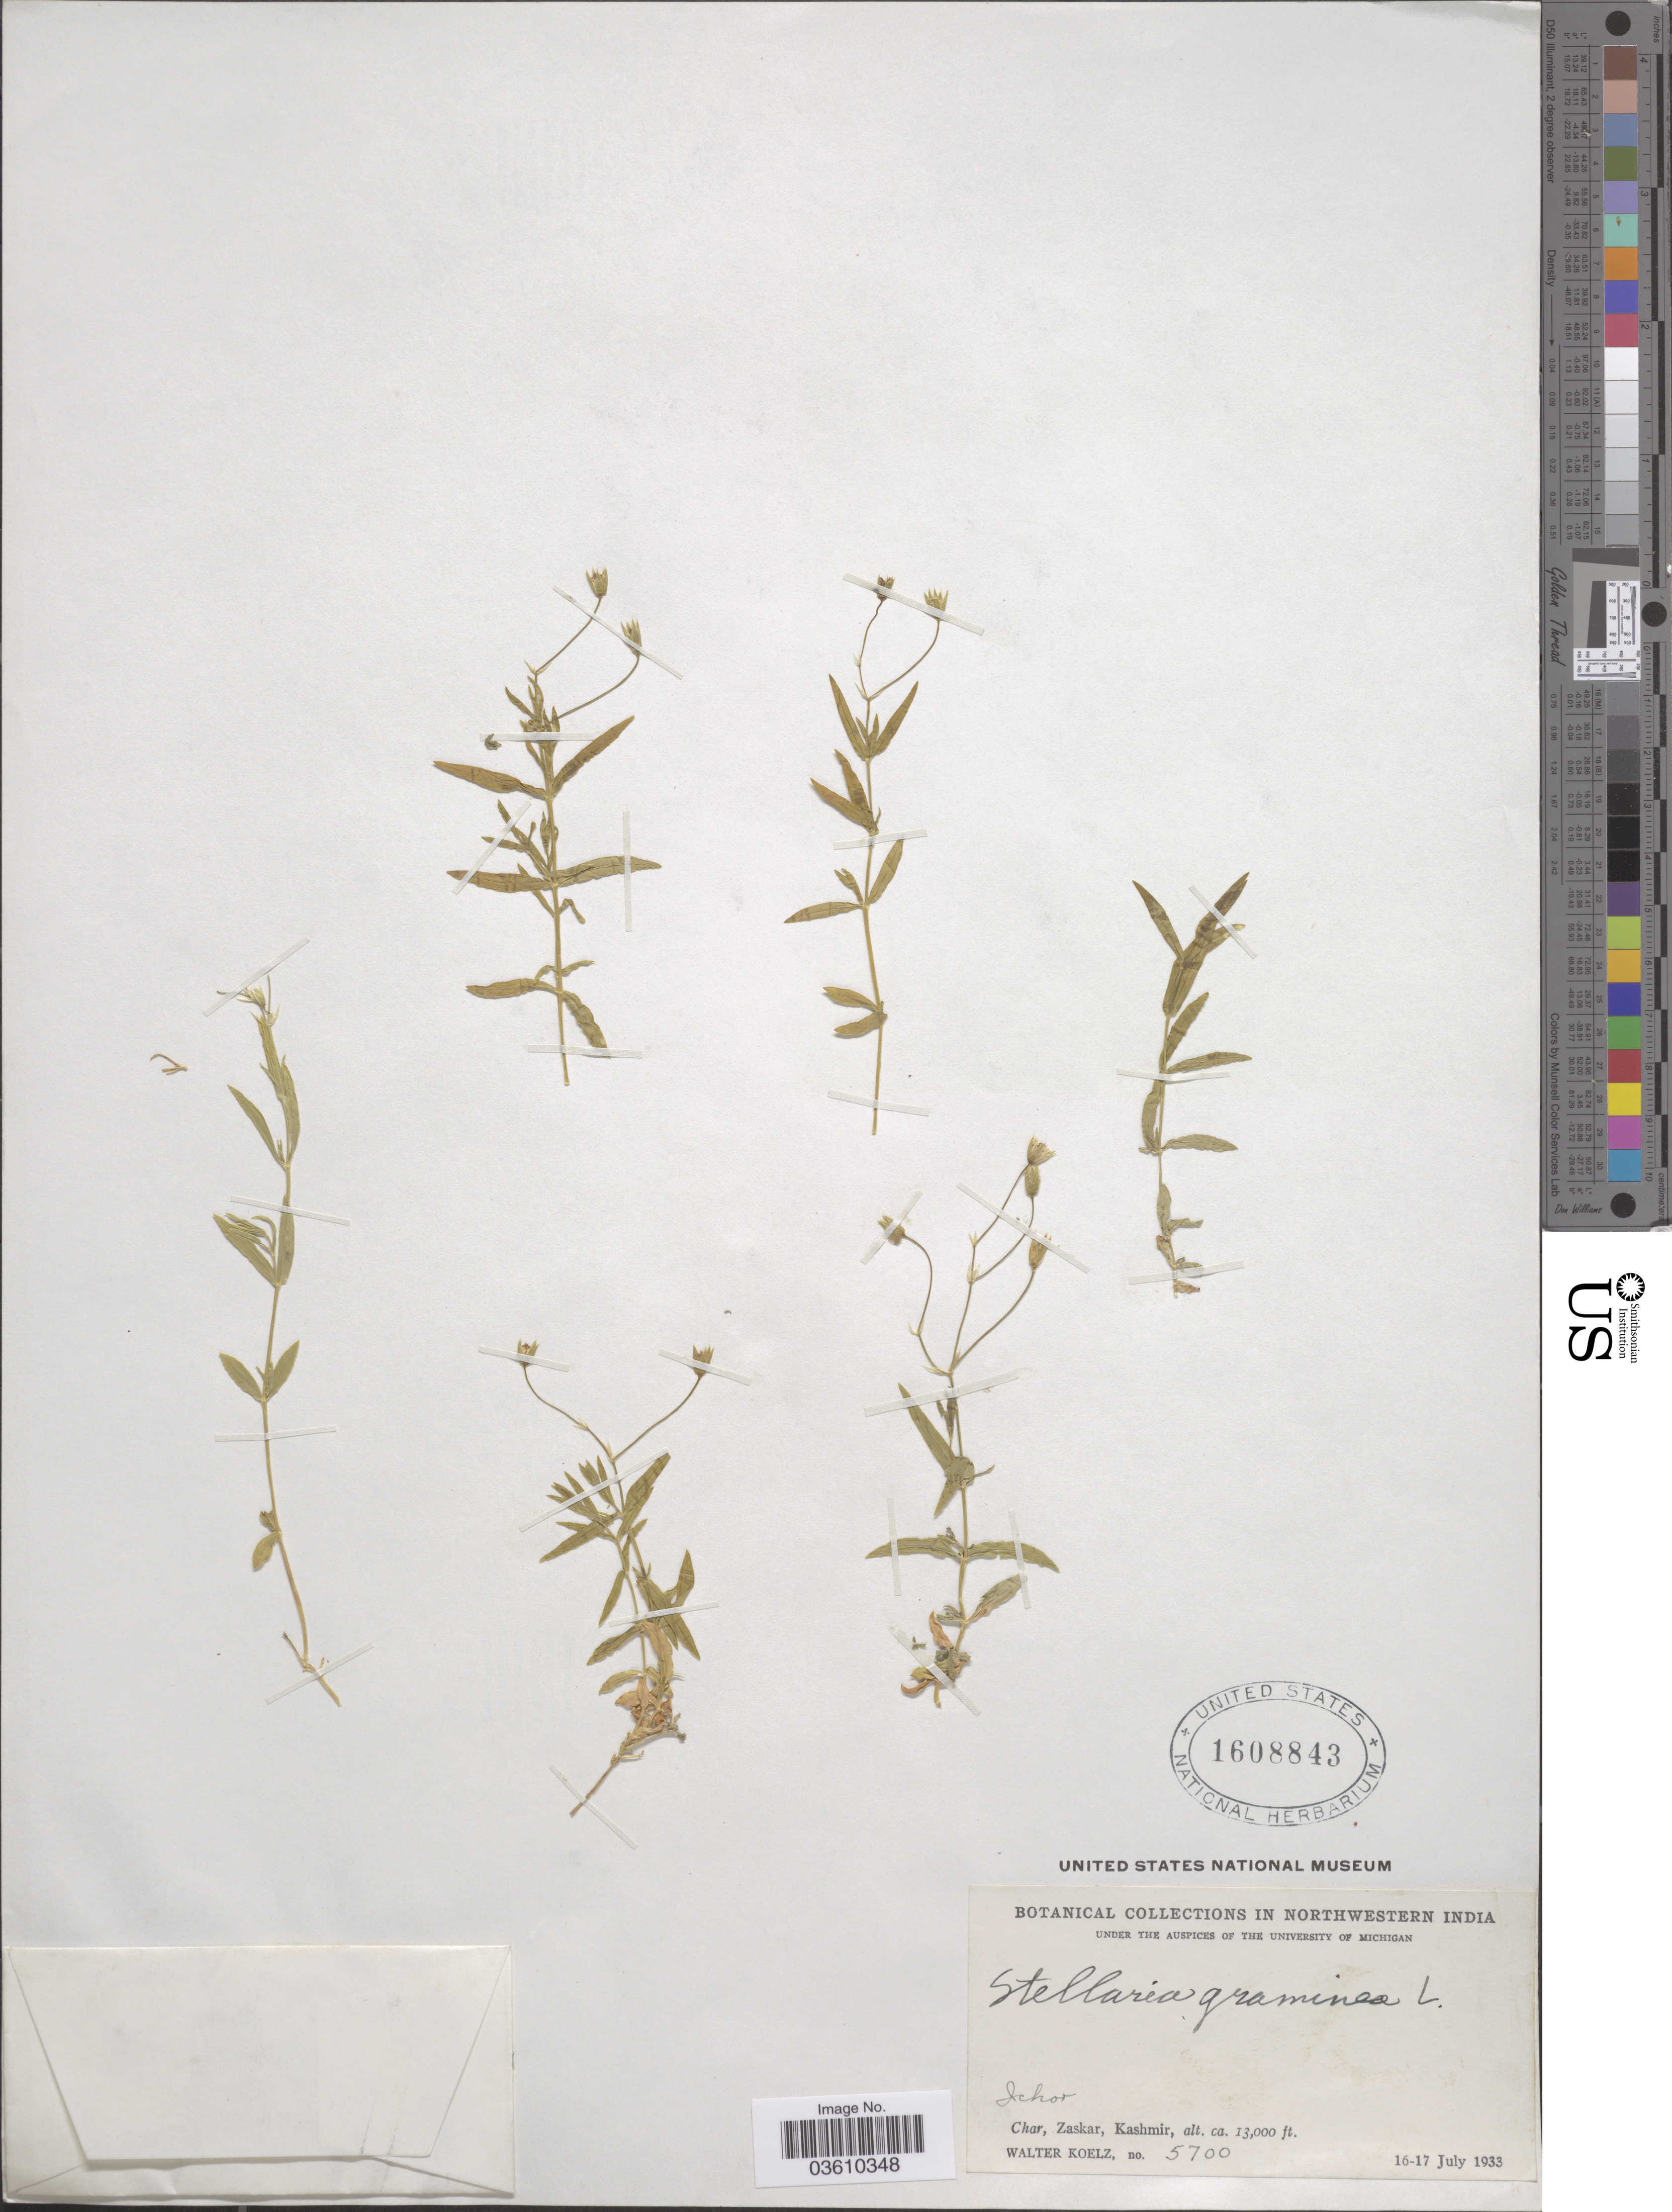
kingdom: Plantae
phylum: Tracheophyta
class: Magnoliopsida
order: Caryophyllales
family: Caryophyllaceae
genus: Stellaria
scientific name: Stellaria graminea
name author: L.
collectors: W. N. Koelz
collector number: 5700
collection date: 1933-07-16/1933-07-17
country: India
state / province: Jammu and Kashmir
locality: Northwestern India. Char, Zaskar, Kashmir.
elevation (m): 3962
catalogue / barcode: US 1608843